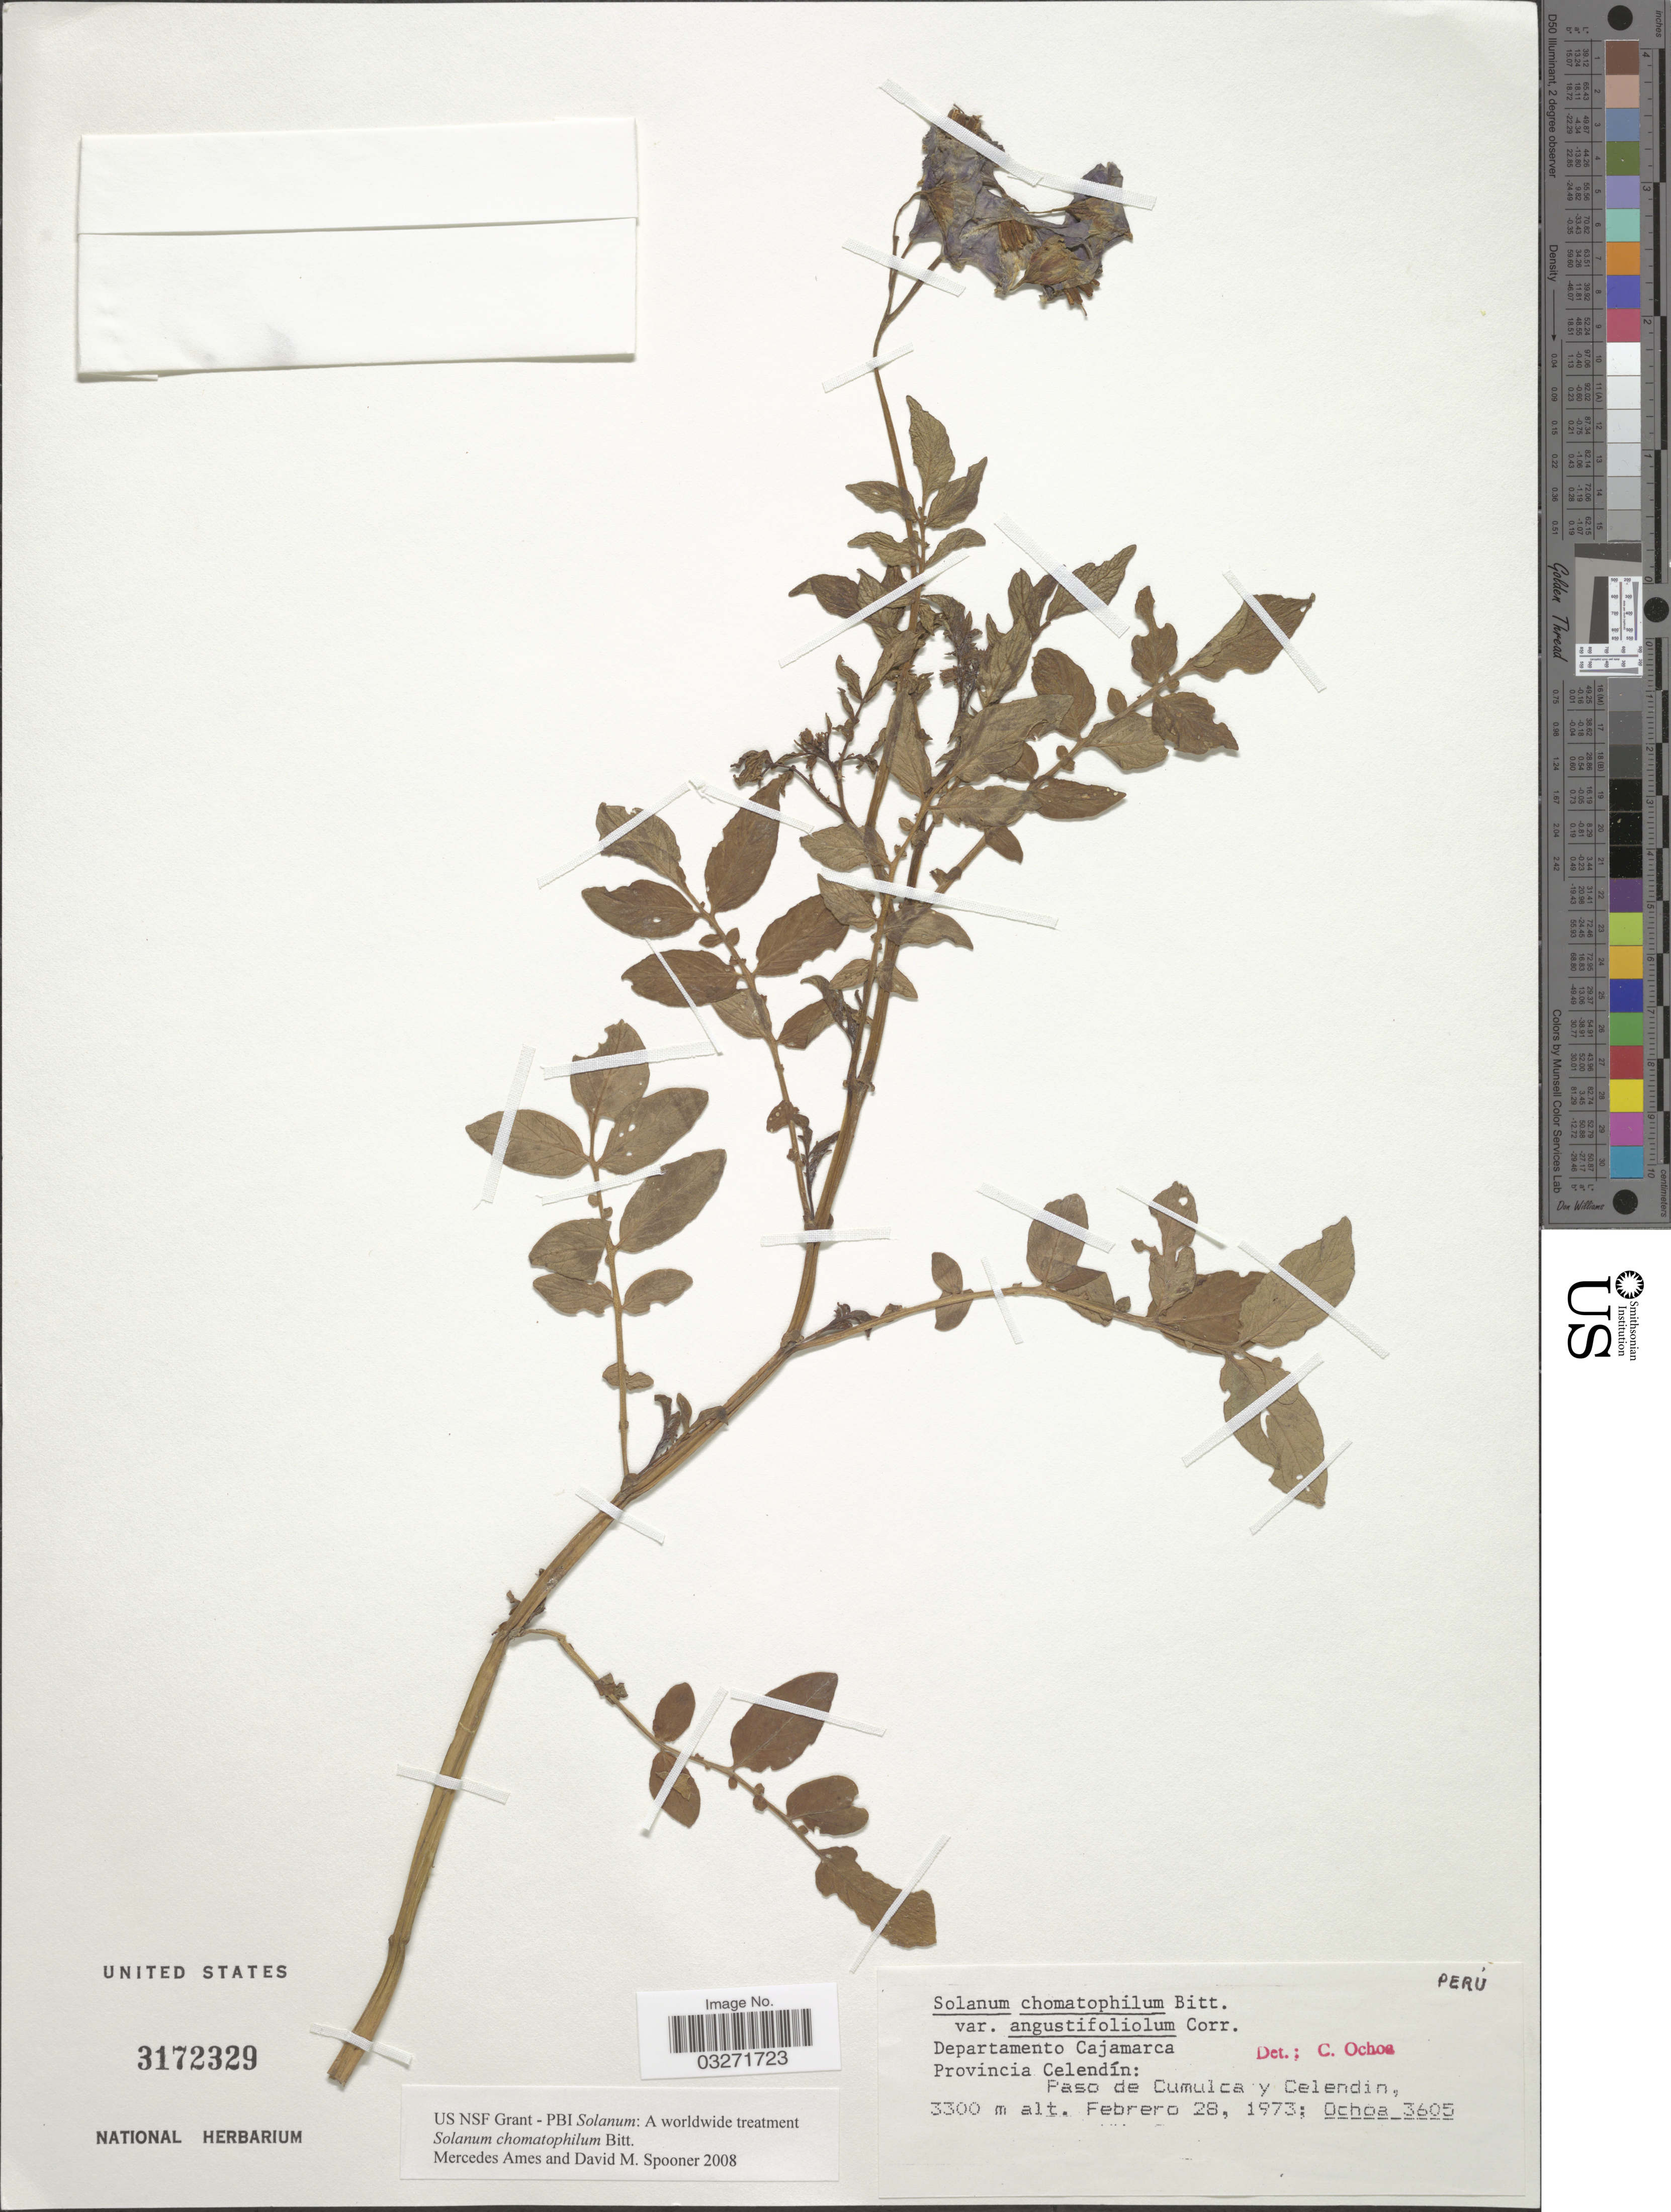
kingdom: Plantae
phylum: Tracheophyta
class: Magnoliopsida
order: Solanales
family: Solanaceae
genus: Solanum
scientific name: Solanum chomatophilum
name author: Bitter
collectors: -. Ochoa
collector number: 3605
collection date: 1973-02-28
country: Peru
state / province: Cajamarca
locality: Departamento Cajamarca. Provincia Celendín: Paso de Cumulca y Celendin.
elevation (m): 3300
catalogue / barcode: US 3172329